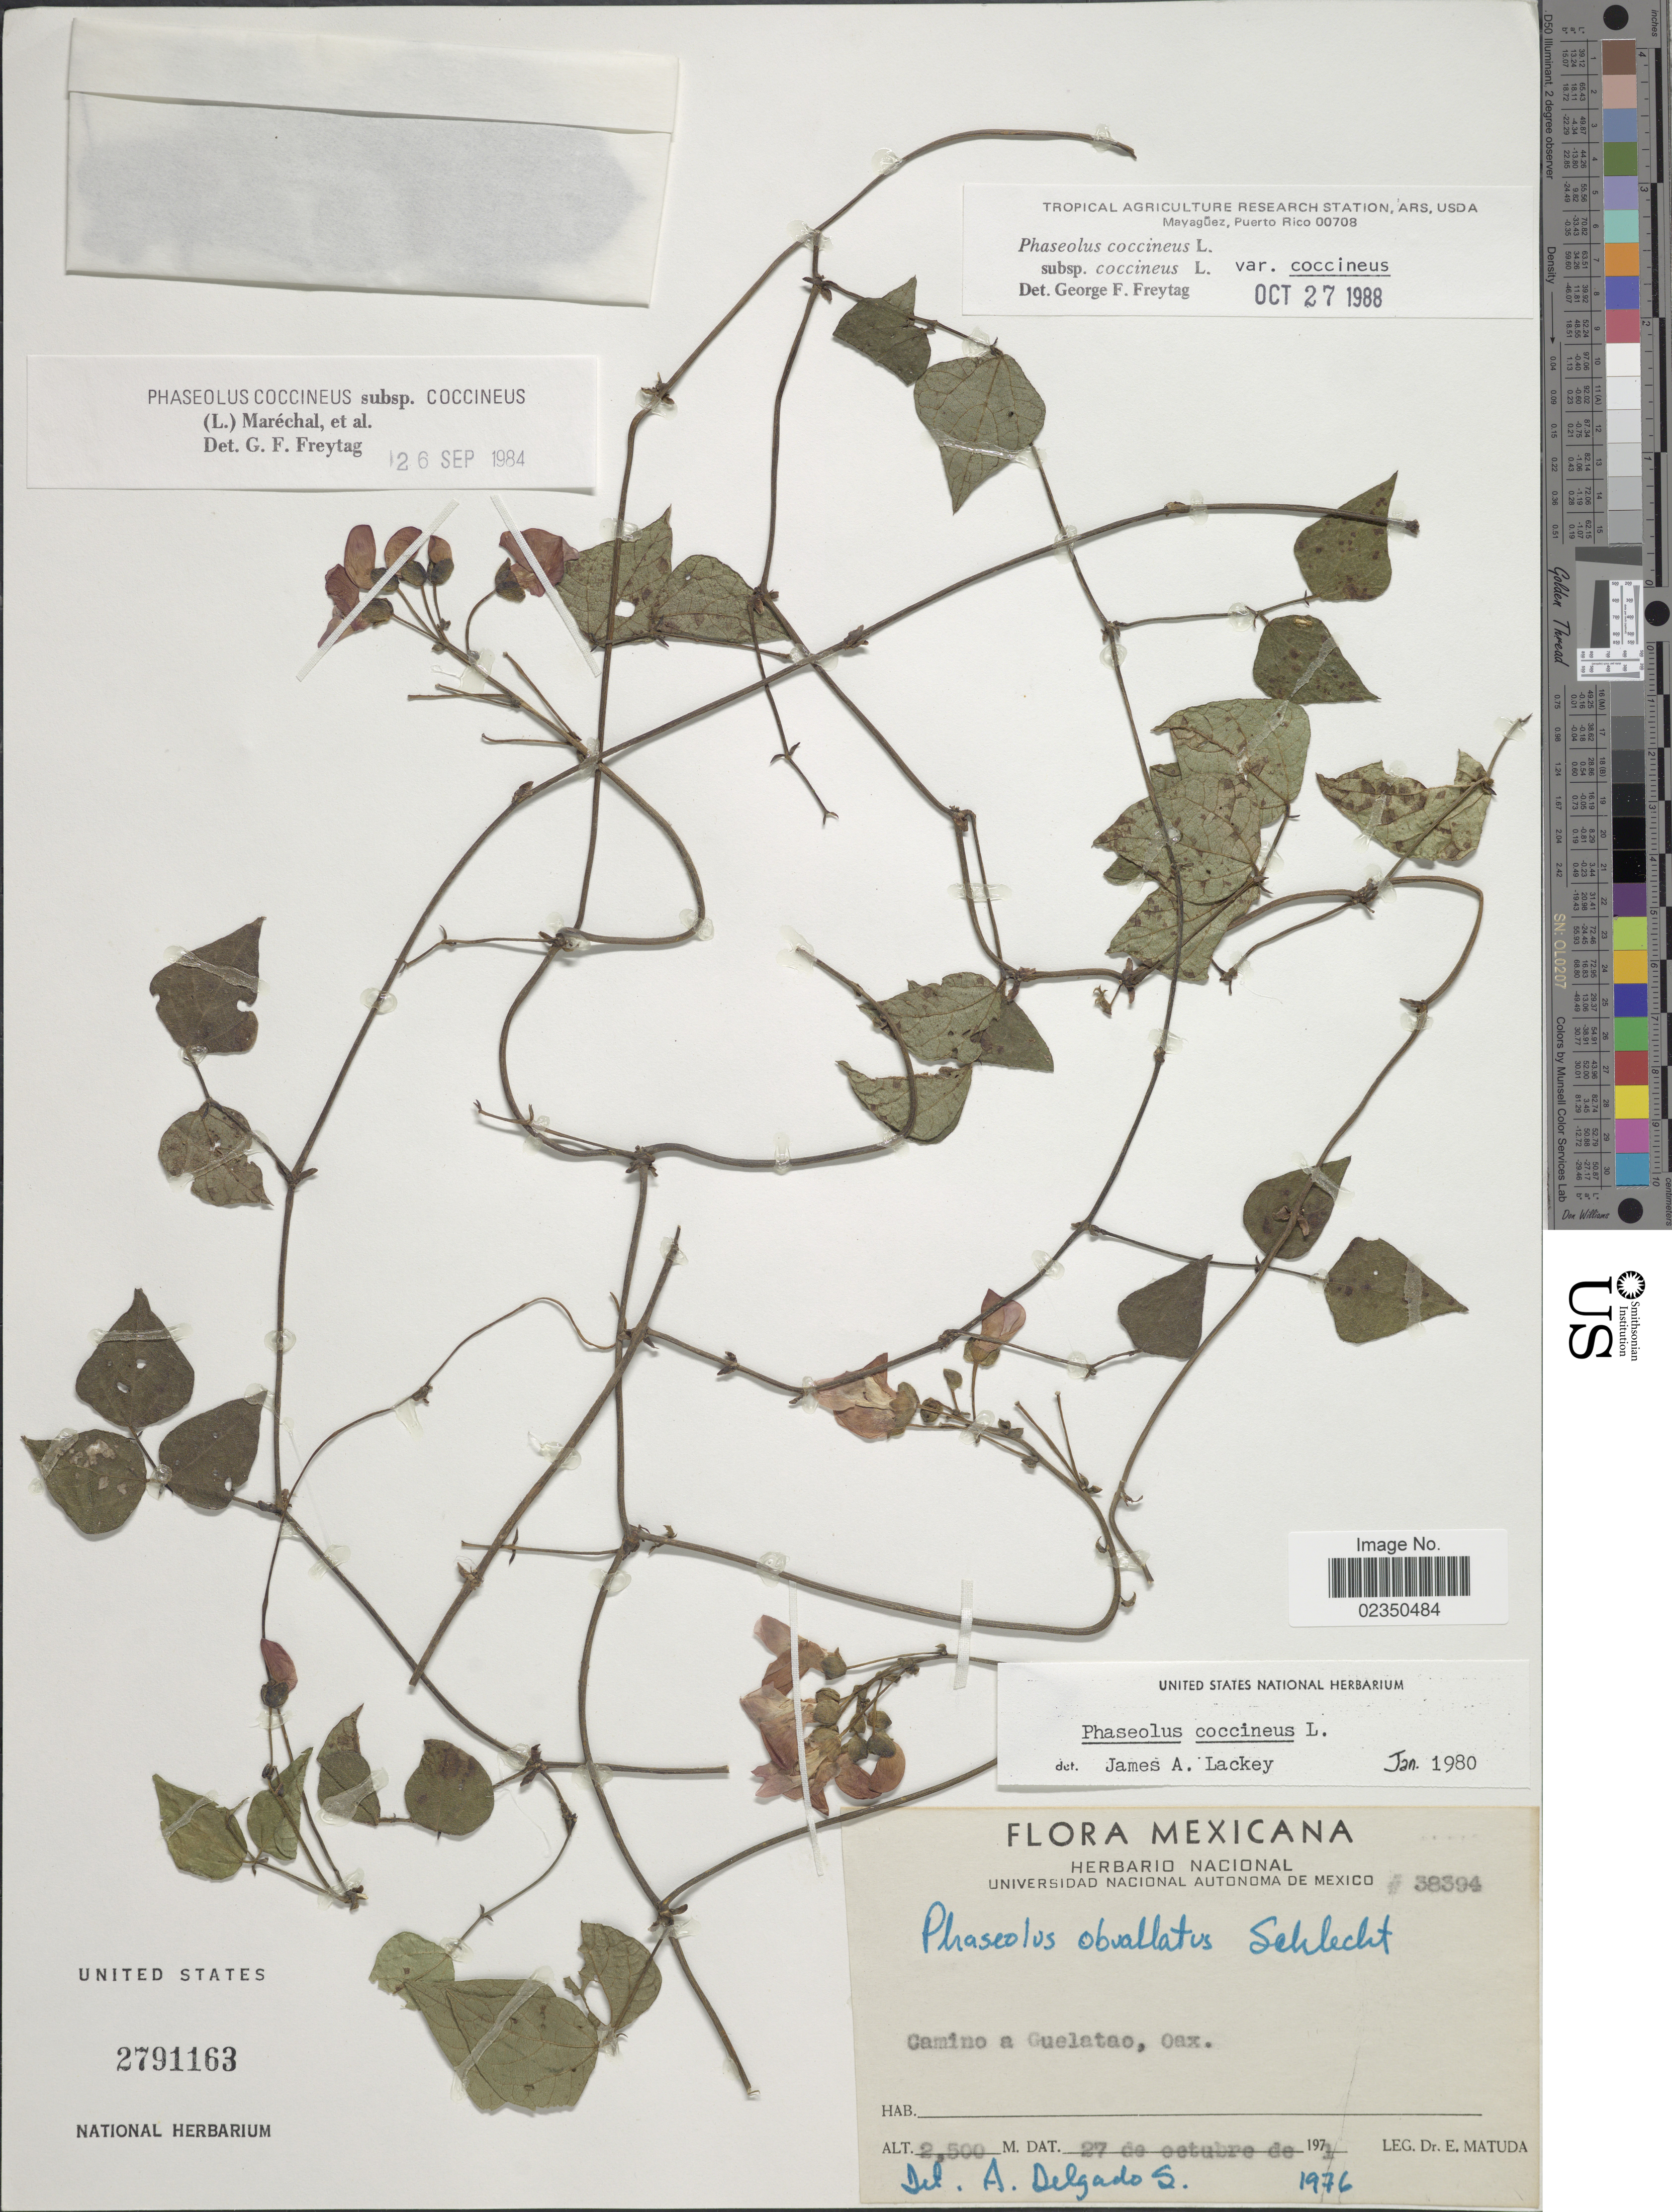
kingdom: Plantae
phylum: Tracheophyta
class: Magnoliopsida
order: Fabales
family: Fabaceae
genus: Phaseolus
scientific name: Phaseolus coccineus var. coccineus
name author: L.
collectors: E. Matuda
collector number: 38394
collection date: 1971-10-27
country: Mexico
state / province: Oaxaca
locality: Camino a Guelatao.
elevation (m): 2500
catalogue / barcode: US 2791163